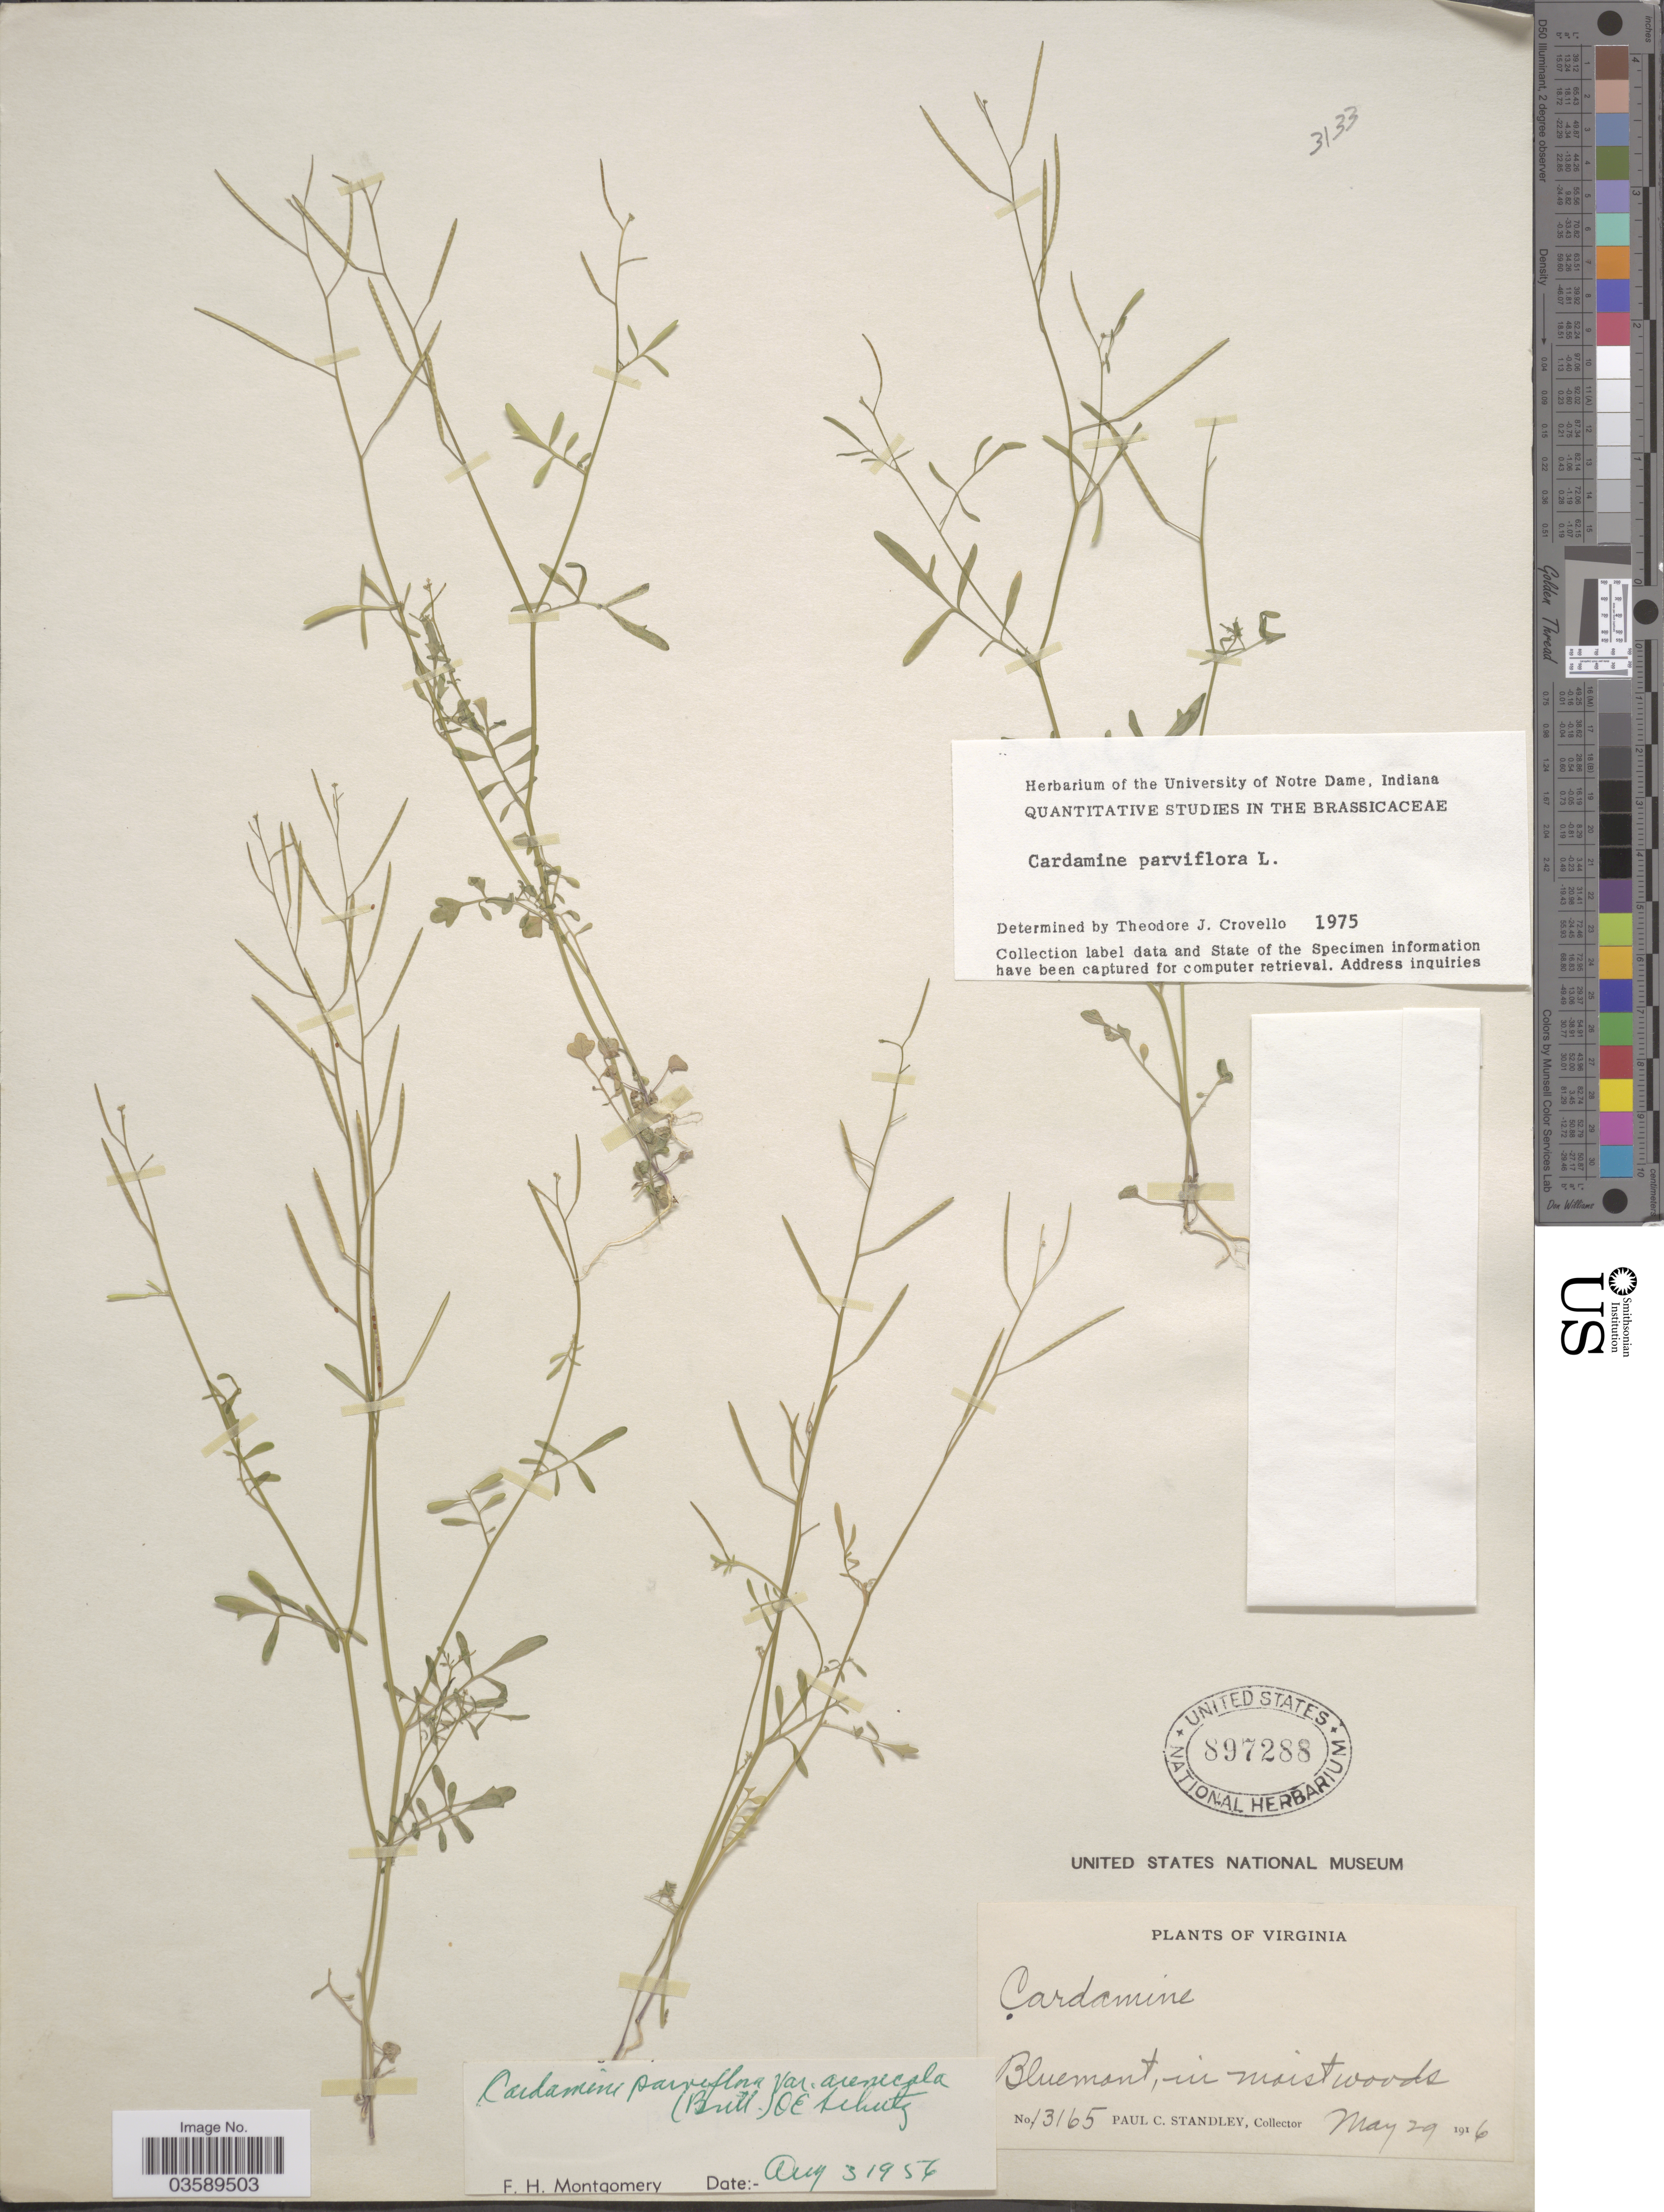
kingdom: Plantae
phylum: Tracheophyta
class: Magnoliopsida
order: Brassicales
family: Brassicaceae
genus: Cardamine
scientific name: Cardamine parviflora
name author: L.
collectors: P. C. Standley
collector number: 13165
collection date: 1916-05-29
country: United States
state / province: Virginia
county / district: Loudoun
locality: Bluemont.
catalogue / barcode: US 897288